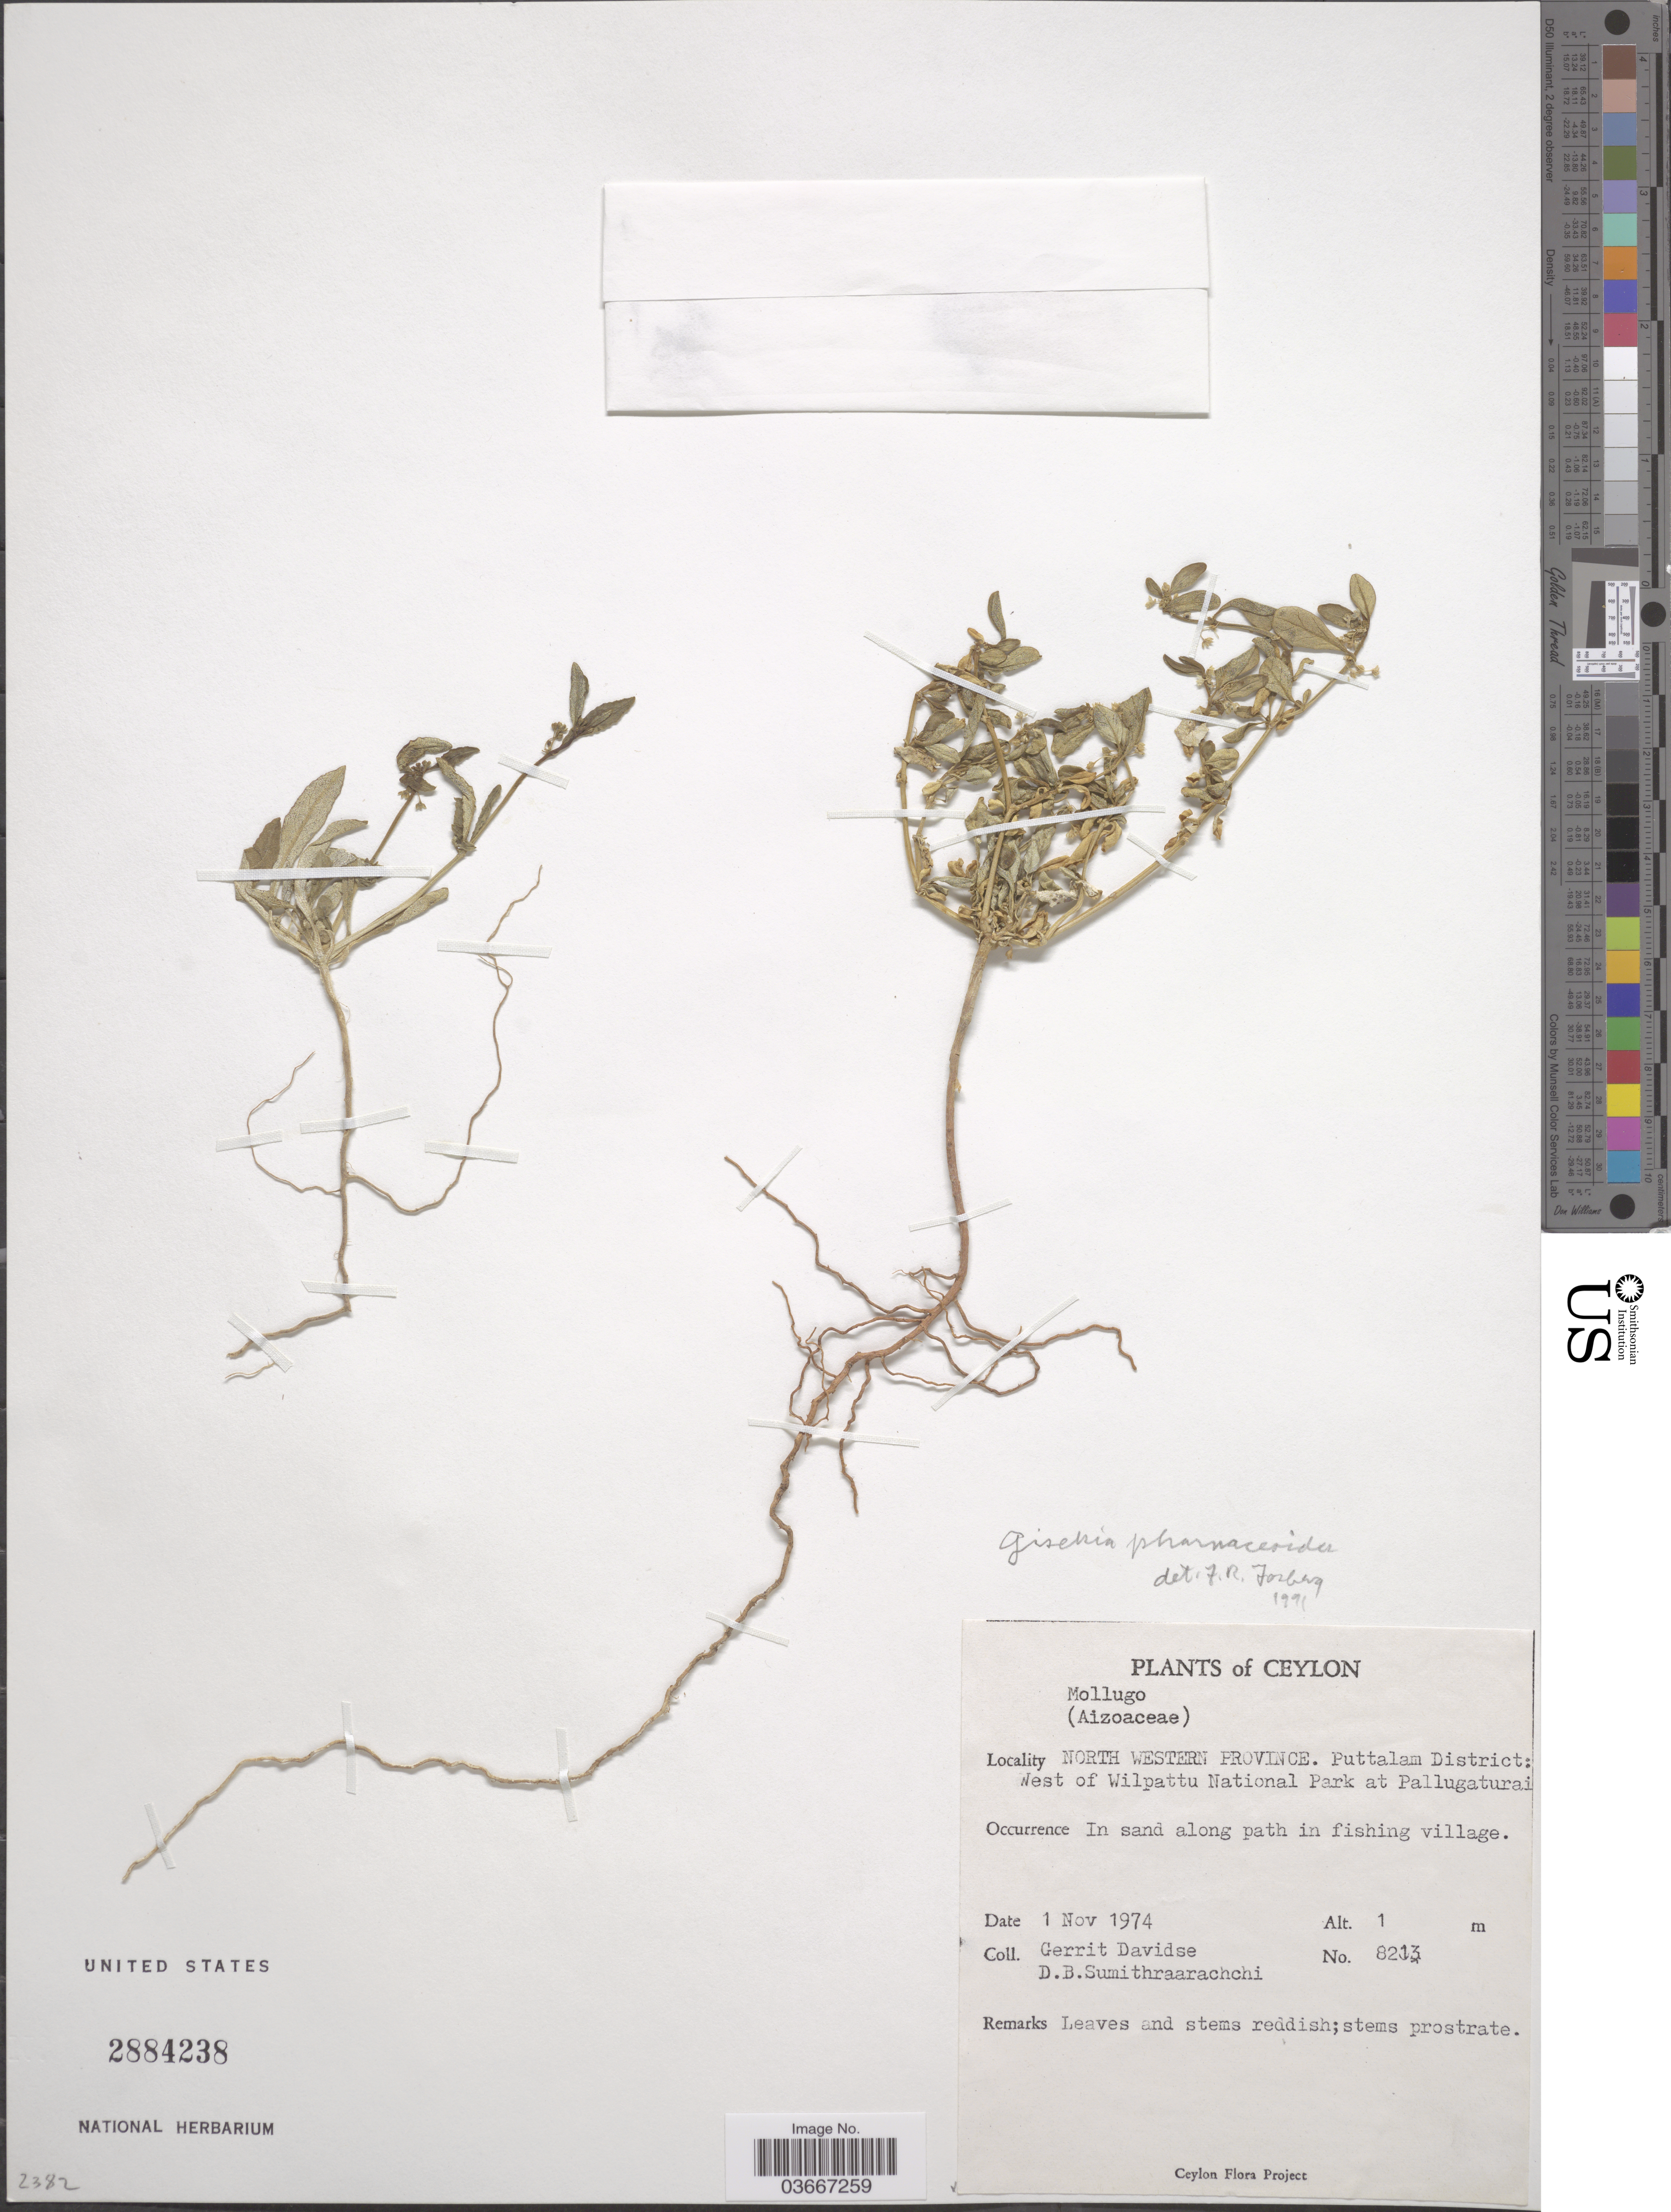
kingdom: Plantae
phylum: Tracheophyta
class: Magnoliopsida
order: Caryophyllales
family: Gisekiaceae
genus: Gisekia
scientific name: Gisekia sp.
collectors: G. Davidse & D. B. Sumithraarachchi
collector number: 8213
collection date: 1974-11-01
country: Sri Lanka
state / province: North Western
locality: Ceylon. Puttalam District: West of Wilpattu National Park at Pallugaturai.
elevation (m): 1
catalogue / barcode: US 2884238